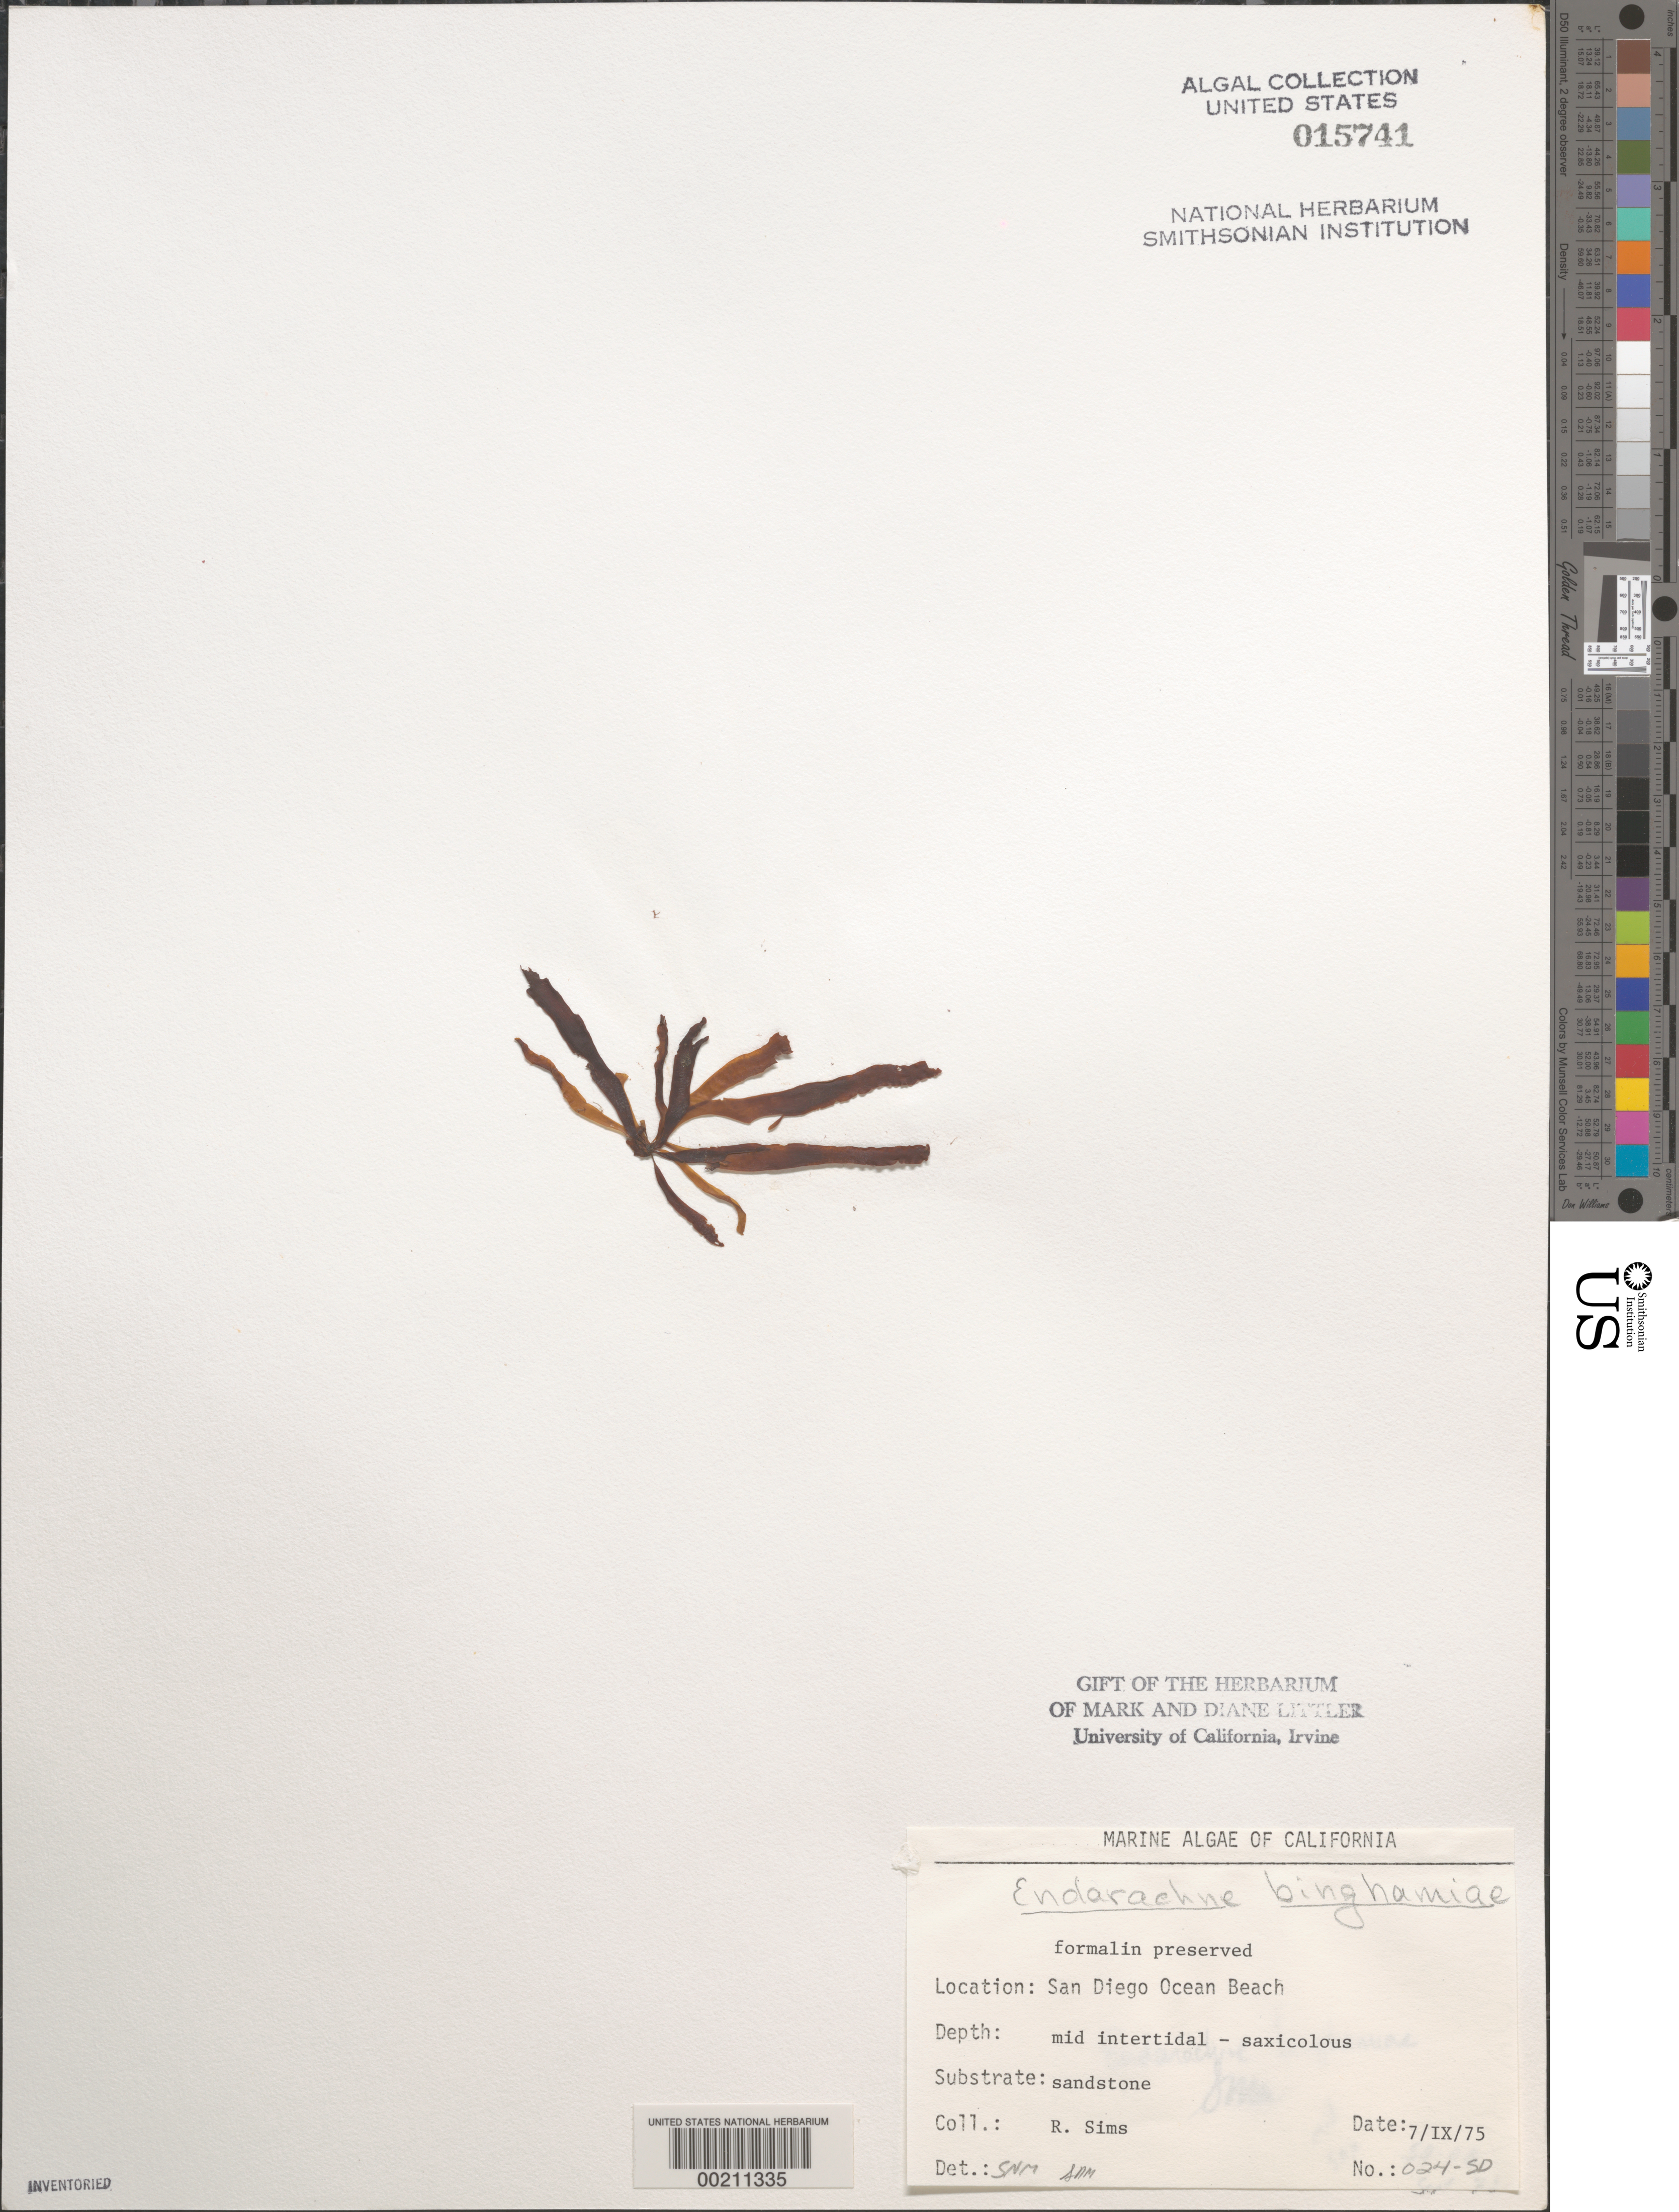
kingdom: Chromista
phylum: Ochrophyta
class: Phaeophyceae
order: Scytosiphonales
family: Scytosiphonaceae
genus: Petalonia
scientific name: Petalonia binghamiae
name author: (J. Agardh) K.L.Vinogr.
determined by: Algae name updating Project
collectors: R. H. Sims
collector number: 024-SD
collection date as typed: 07 Sep 1975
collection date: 1975-09-07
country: United States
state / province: California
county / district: San Diego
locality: Ocean Beach, end of Del Monte Street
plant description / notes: BLM-SOCALBIGHT Rocky Intertidal Survey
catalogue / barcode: US 15741